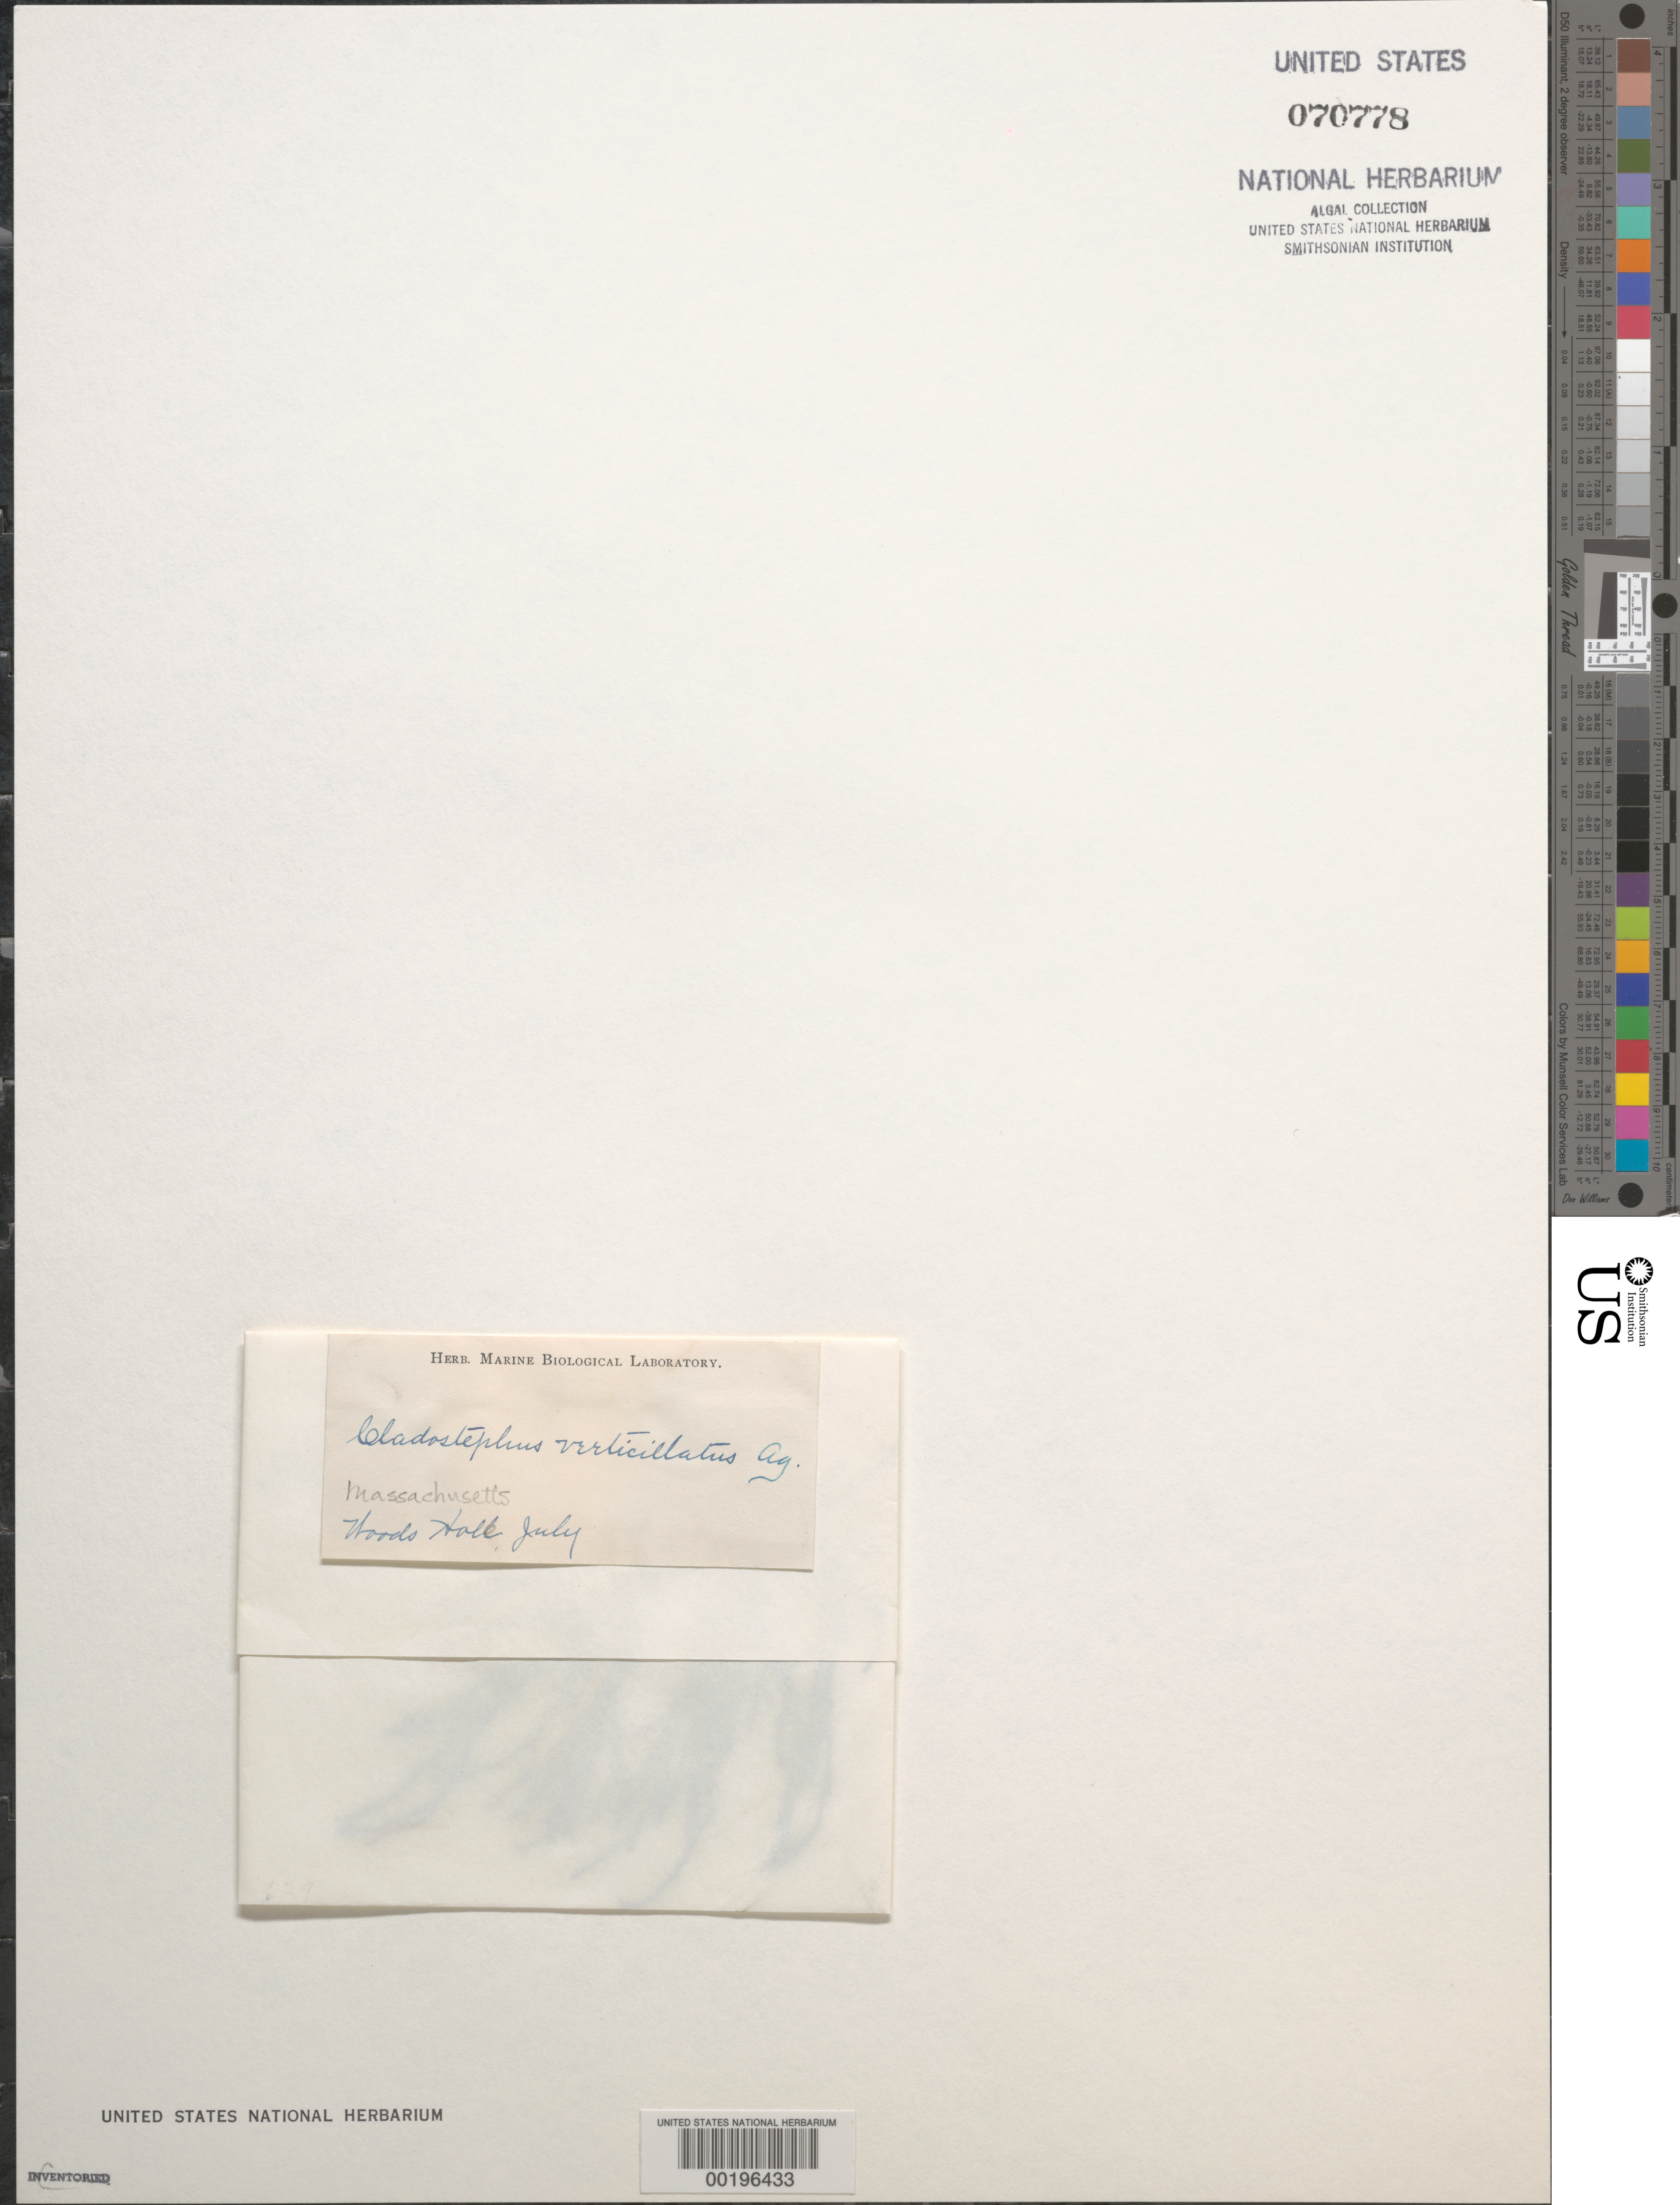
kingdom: Chromista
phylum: Ochrophyta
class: Phaeophyceae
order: Sphacelariales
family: Cladostephaceae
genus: Cladostephus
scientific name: Cladostephus hirsutus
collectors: Marine Biological Lab (Herb.)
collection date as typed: Jul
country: United States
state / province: Massachusetts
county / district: Barnstable County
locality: Woods Hole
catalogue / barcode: US 70778